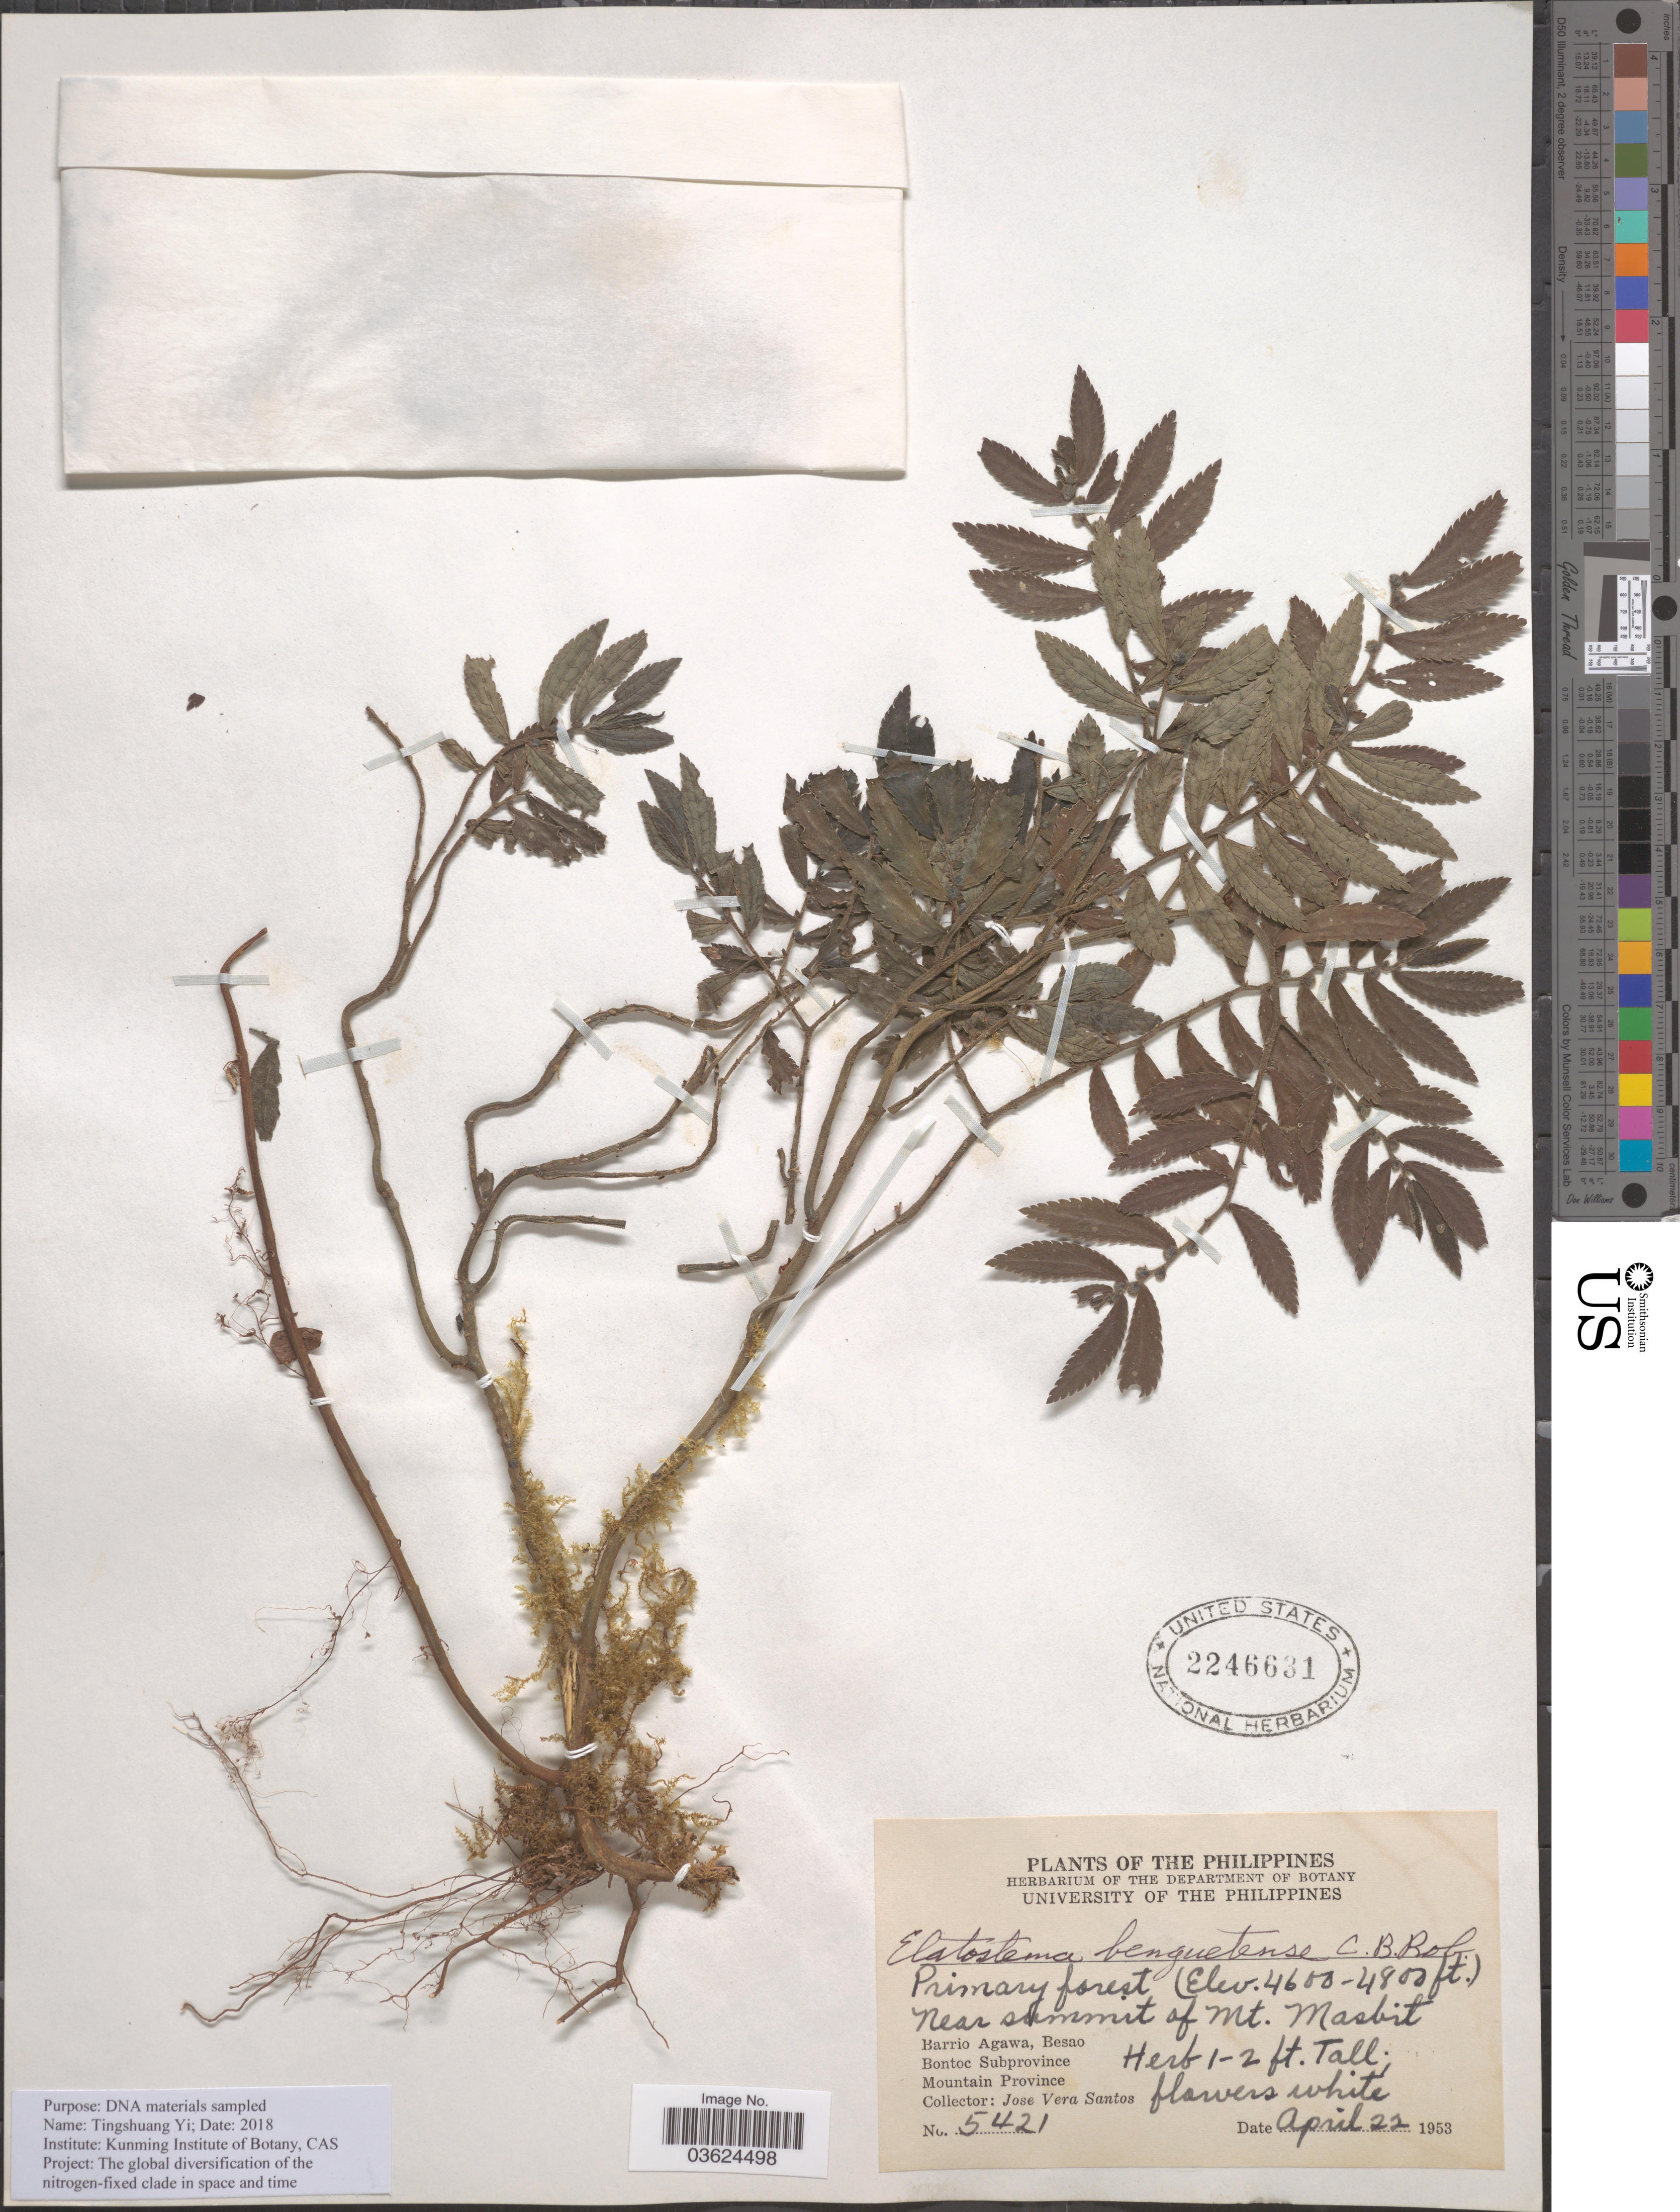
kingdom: Plantae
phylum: Tracheophyta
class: Magnoliopsida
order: Rosales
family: Urticaceae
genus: Elatostema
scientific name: Elatostema benguetense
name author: C.B. Rob.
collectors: J. V. Santos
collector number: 5421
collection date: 1953-04-22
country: Philippines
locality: Near summit of Mt. Masbit. Barrio Agawa, Besao. Bontoc Subprovince, Mountain Province.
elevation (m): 1402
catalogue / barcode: US 2246631